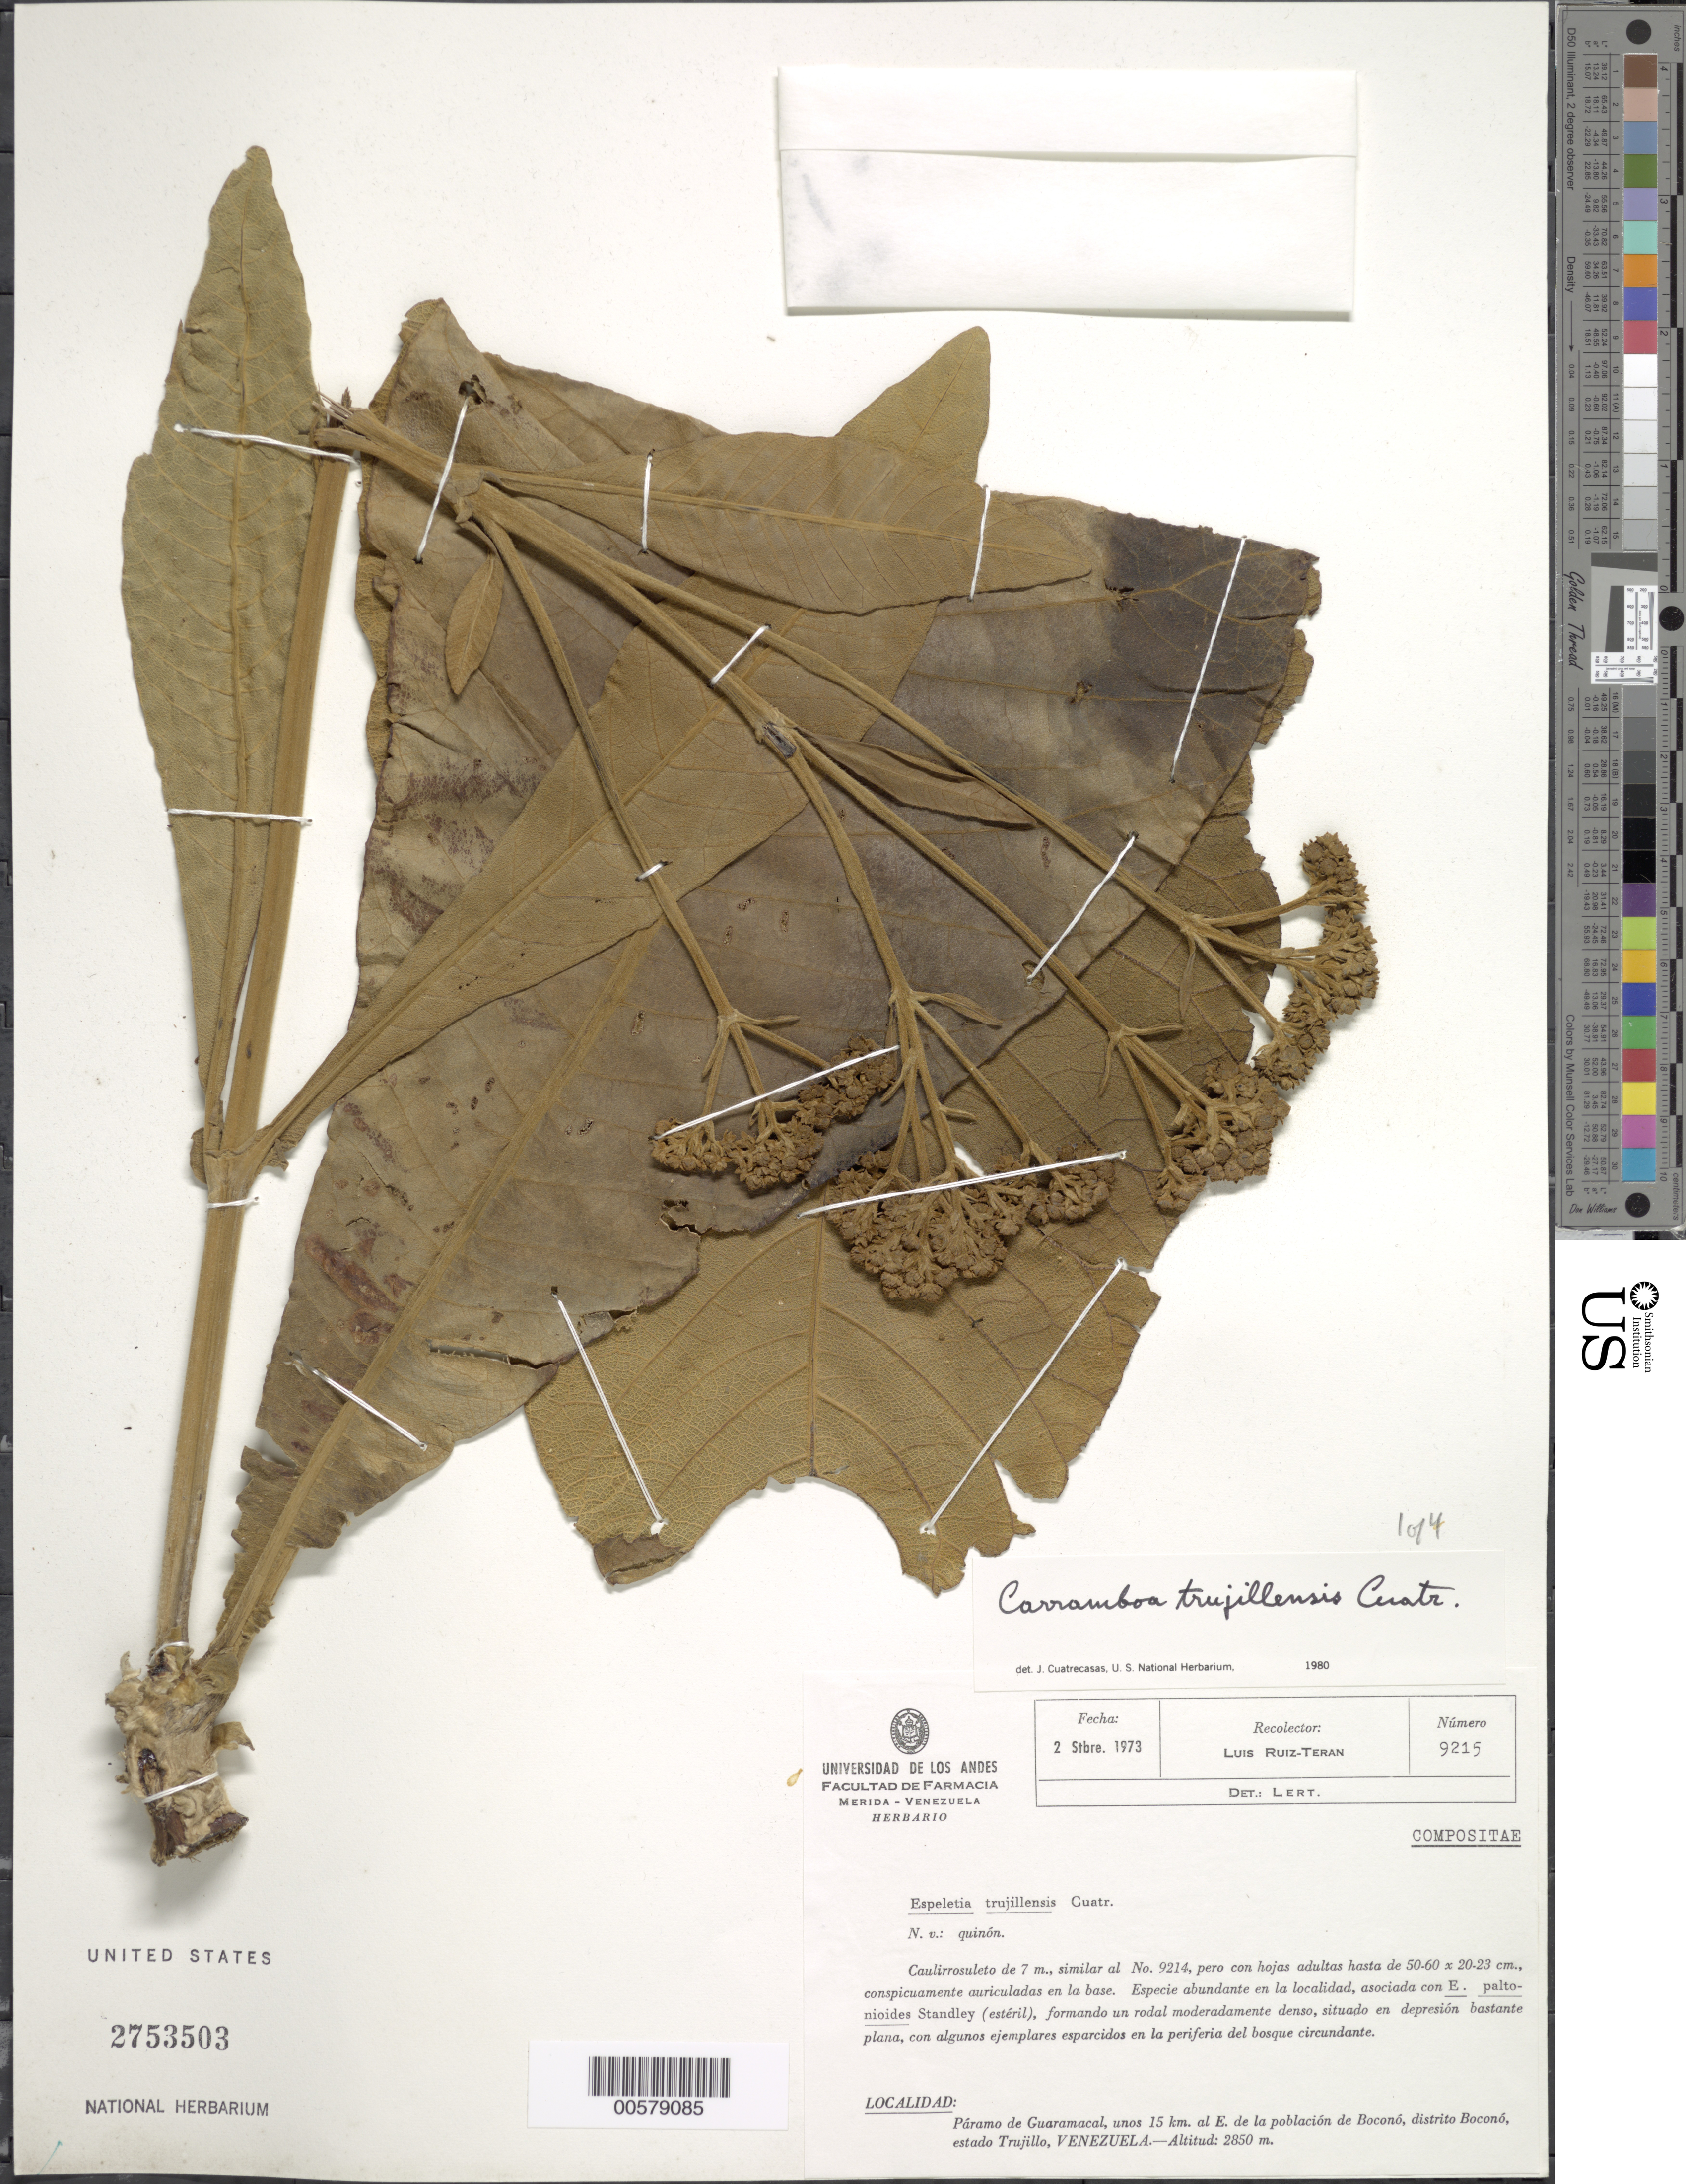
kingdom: Plantae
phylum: Tracheophyta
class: Magnoliopsida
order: Asterales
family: Asteraceae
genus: Carramboa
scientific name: Carramboa trujillensis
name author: (Cuatrec.) Cuatrec.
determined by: Cuatrecasas, J.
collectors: L. E. Ruíz-Terán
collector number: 9215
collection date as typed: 02 Sep 1973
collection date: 1973-09-02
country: Venezuela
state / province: Trujillo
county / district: Boconó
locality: Páramo de Guaramacal, 15 km E de Boconó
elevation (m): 2850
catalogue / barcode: US 2753503